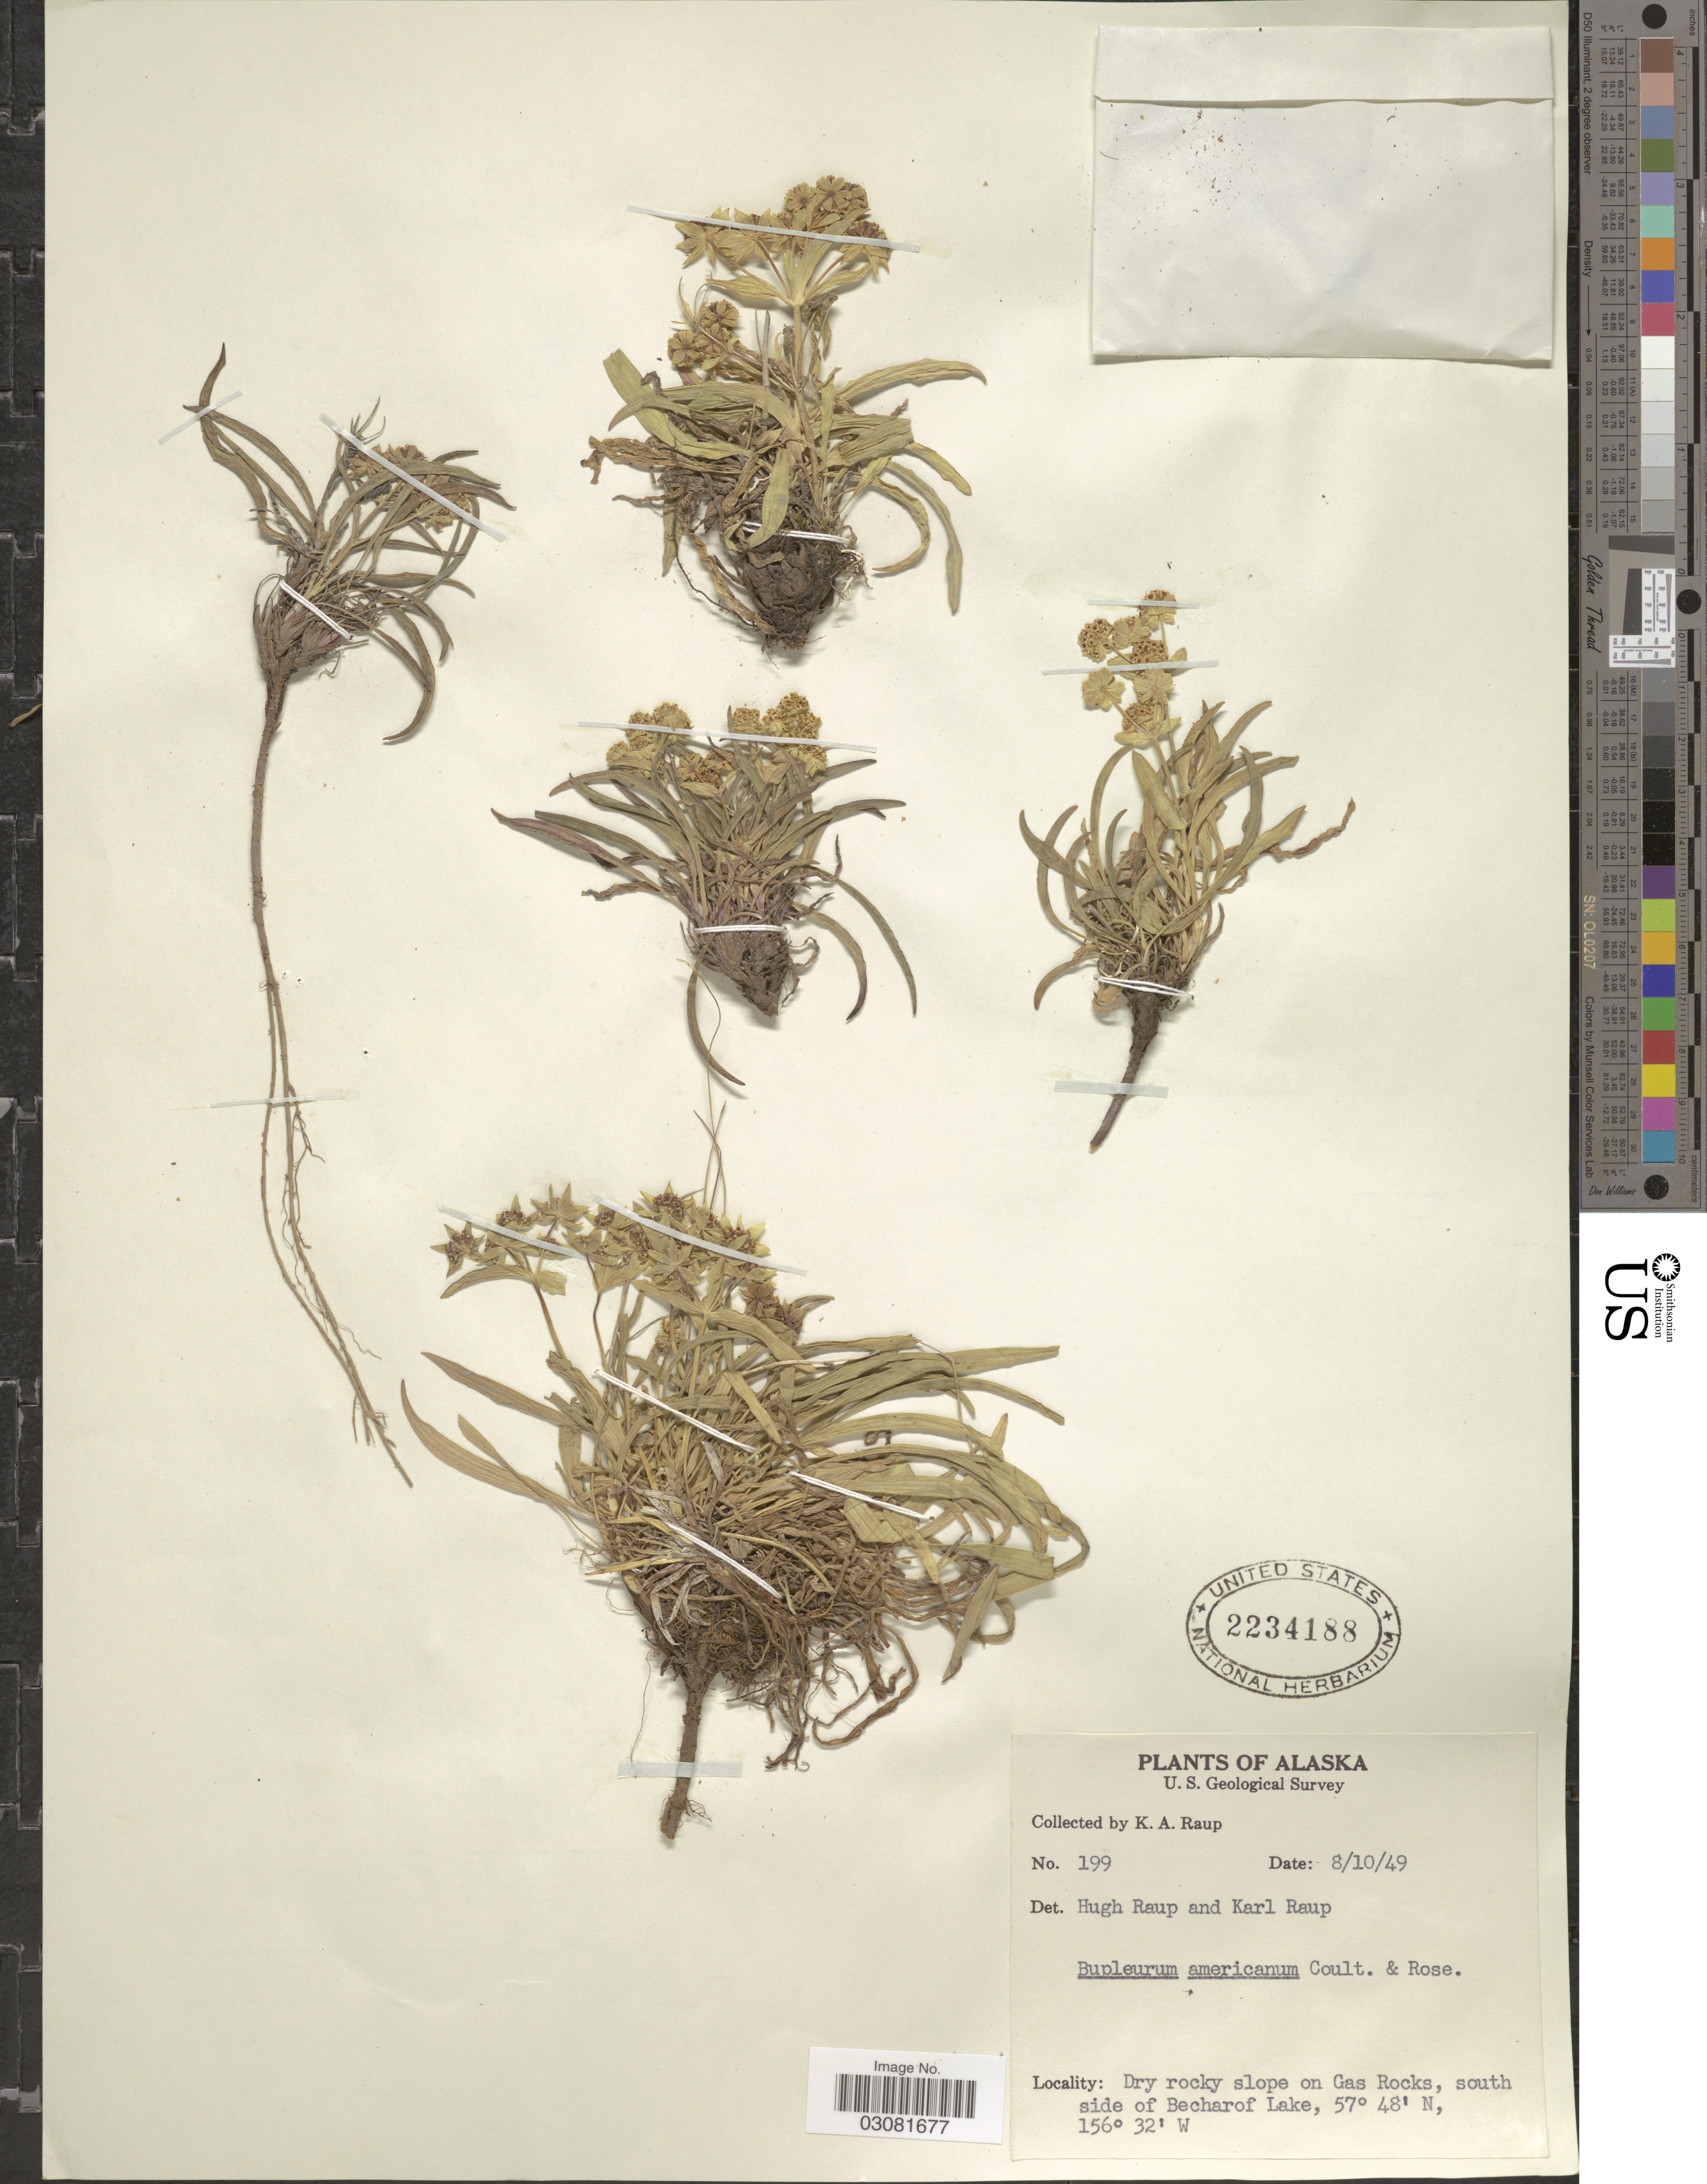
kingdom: Plantae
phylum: Tracheophyta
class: Magnoliopsida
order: Apiales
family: Apiaceae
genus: Bupleurum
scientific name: Bupleurum americanum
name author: J.M. Coult. & Rose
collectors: K. Raup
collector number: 199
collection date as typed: Transcribed d/m/y: 10/8/49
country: United States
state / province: Alaska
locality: Dry rocky slopes on Gas Rocks, south side of Becharof Lake.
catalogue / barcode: US 2234188